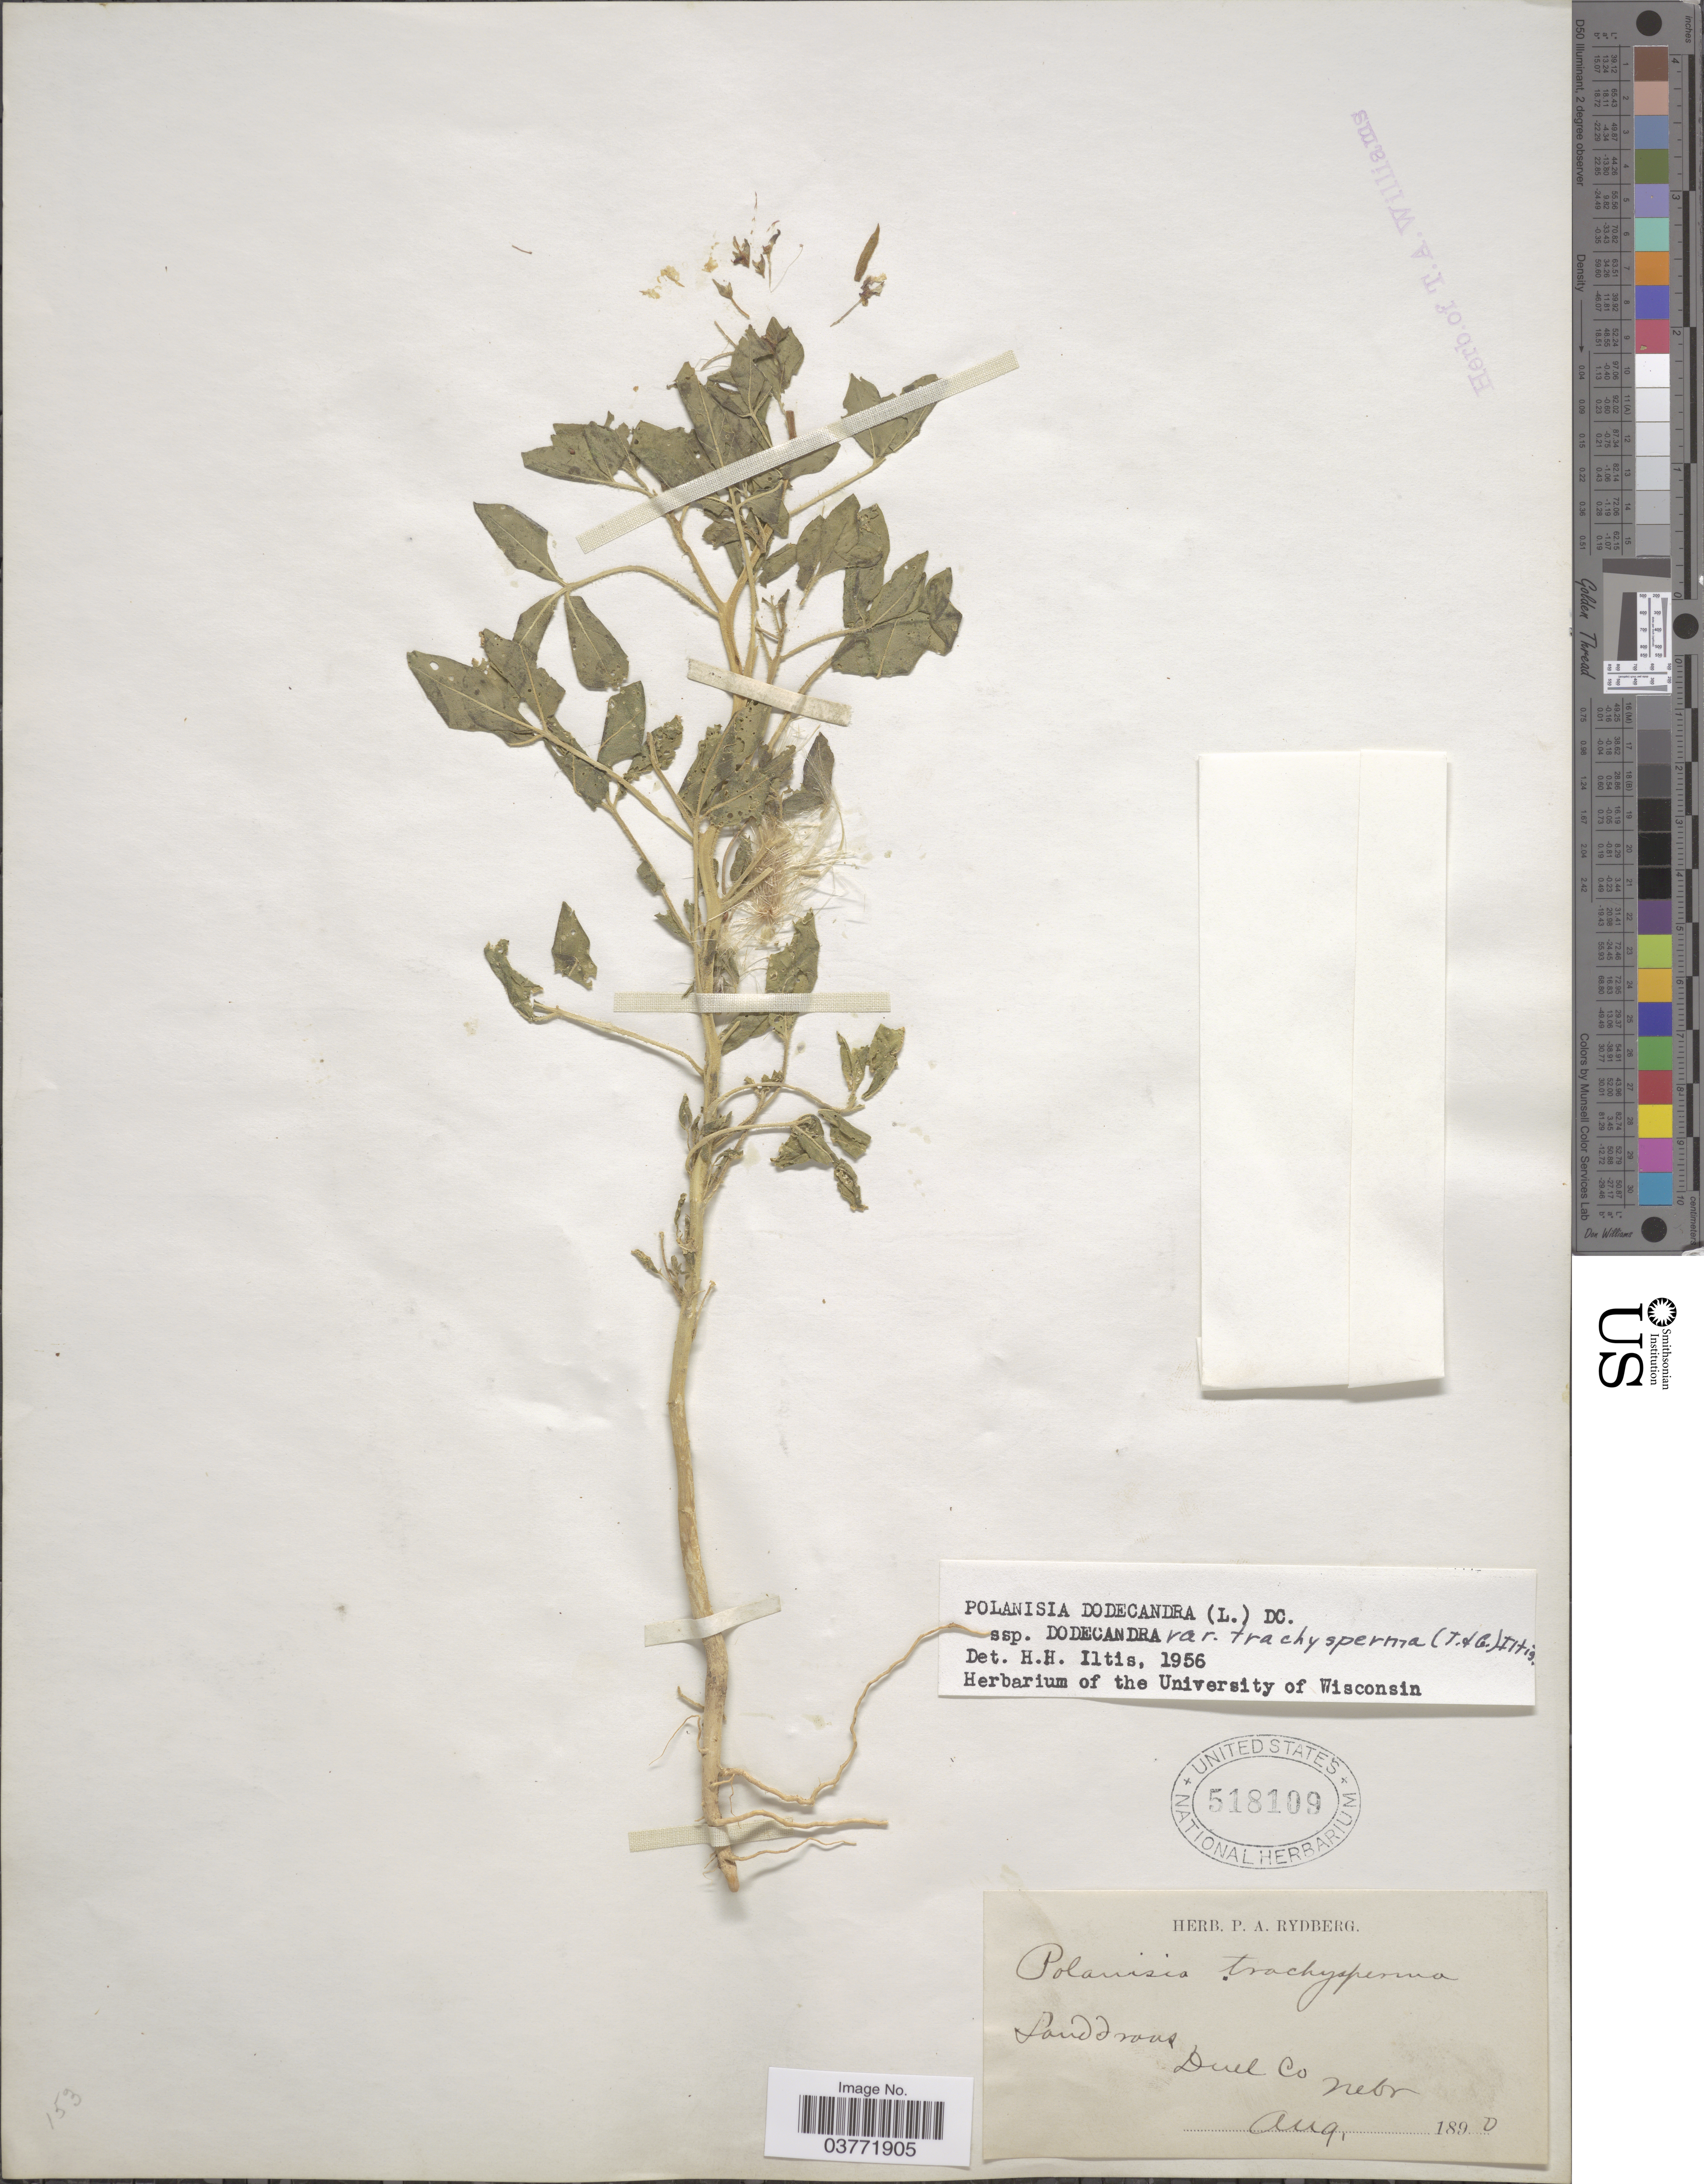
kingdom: Plantae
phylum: Tracheophyta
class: Magnoliopsida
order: Brassicales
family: Cleomaceae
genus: Polanisia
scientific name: Polanisia trachysperma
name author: Torr. & A. Gray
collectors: ex herb. P. A. Rydberg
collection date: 1890-08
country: United States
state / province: Nebraska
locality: Duel Co.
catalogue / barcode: US 518109